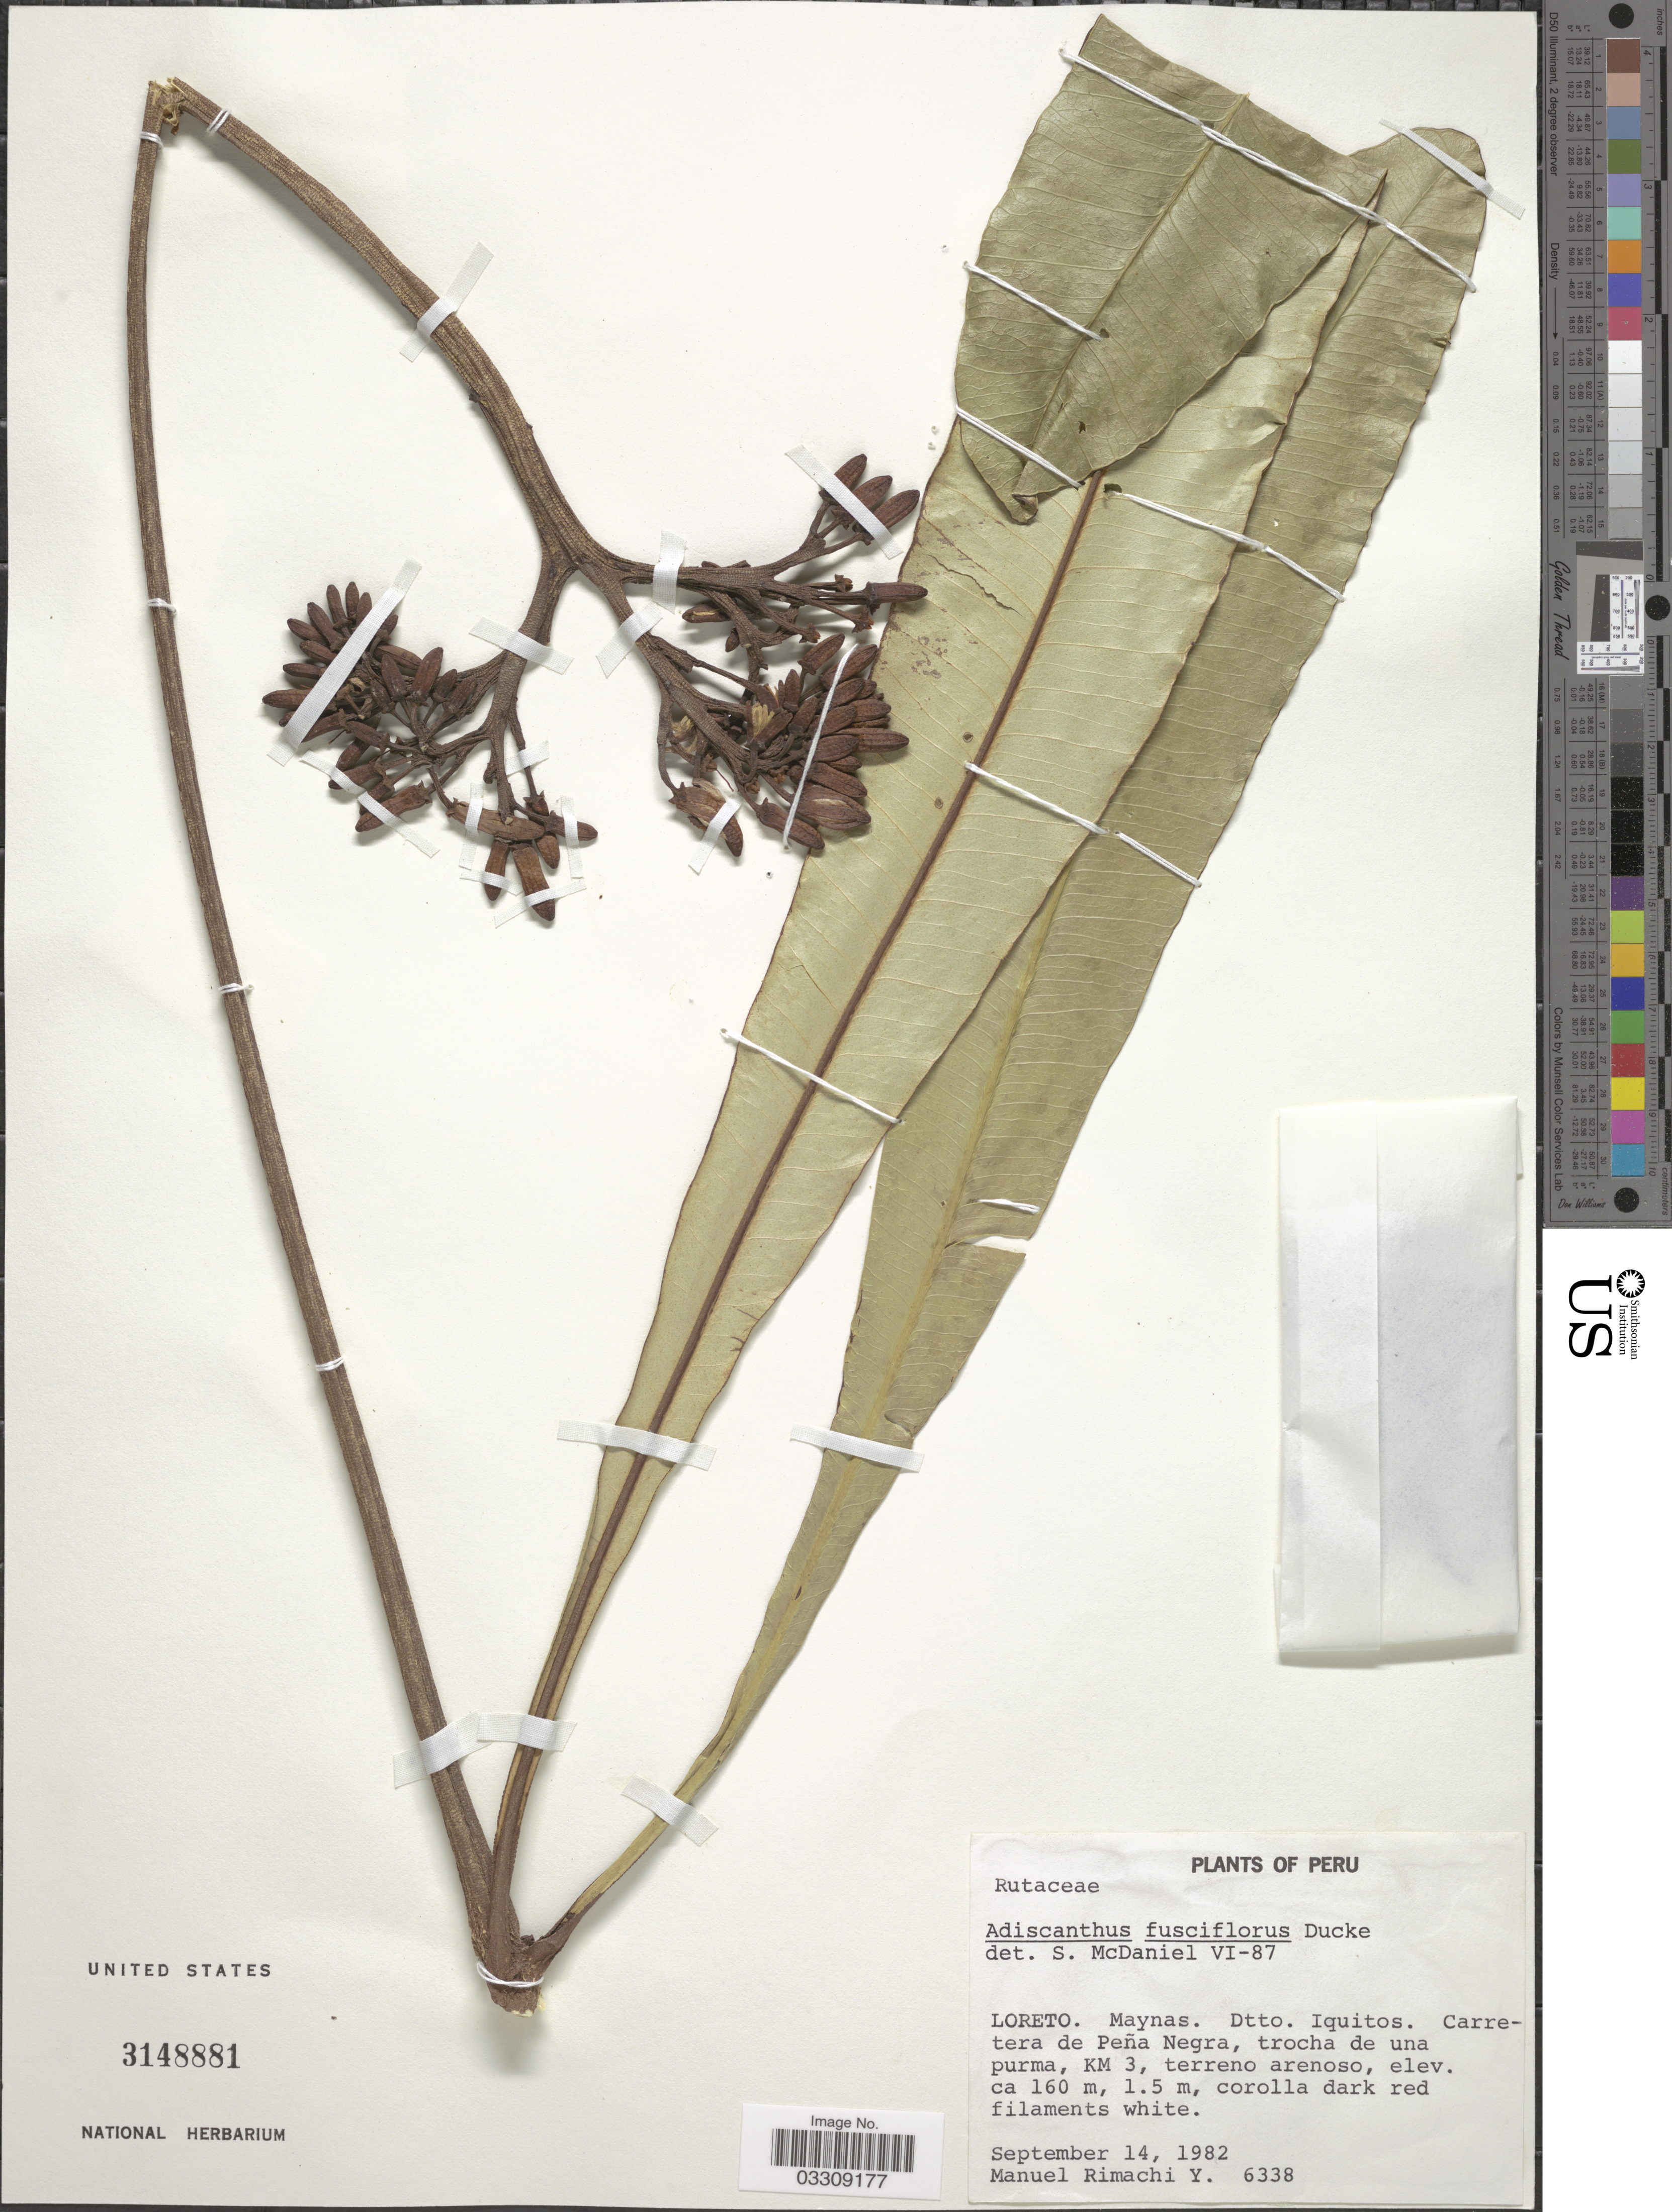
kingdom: Plantae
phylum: Tracheophyta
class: Magnoliopsida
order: Sapindales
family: Rutaceae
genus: Adiscanthus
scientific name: Adiscanthus fusciflorus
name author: Ducke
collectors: M. Rimachi Y.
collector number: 6338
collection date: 1982-09-14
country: Peru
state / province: Loreto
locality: Maynas. Dtto. Iquitos. Carretera de Peña Negra, trocha de una purma, KM 3, terreno arenoso.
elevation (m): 160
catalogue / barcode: US 3148881